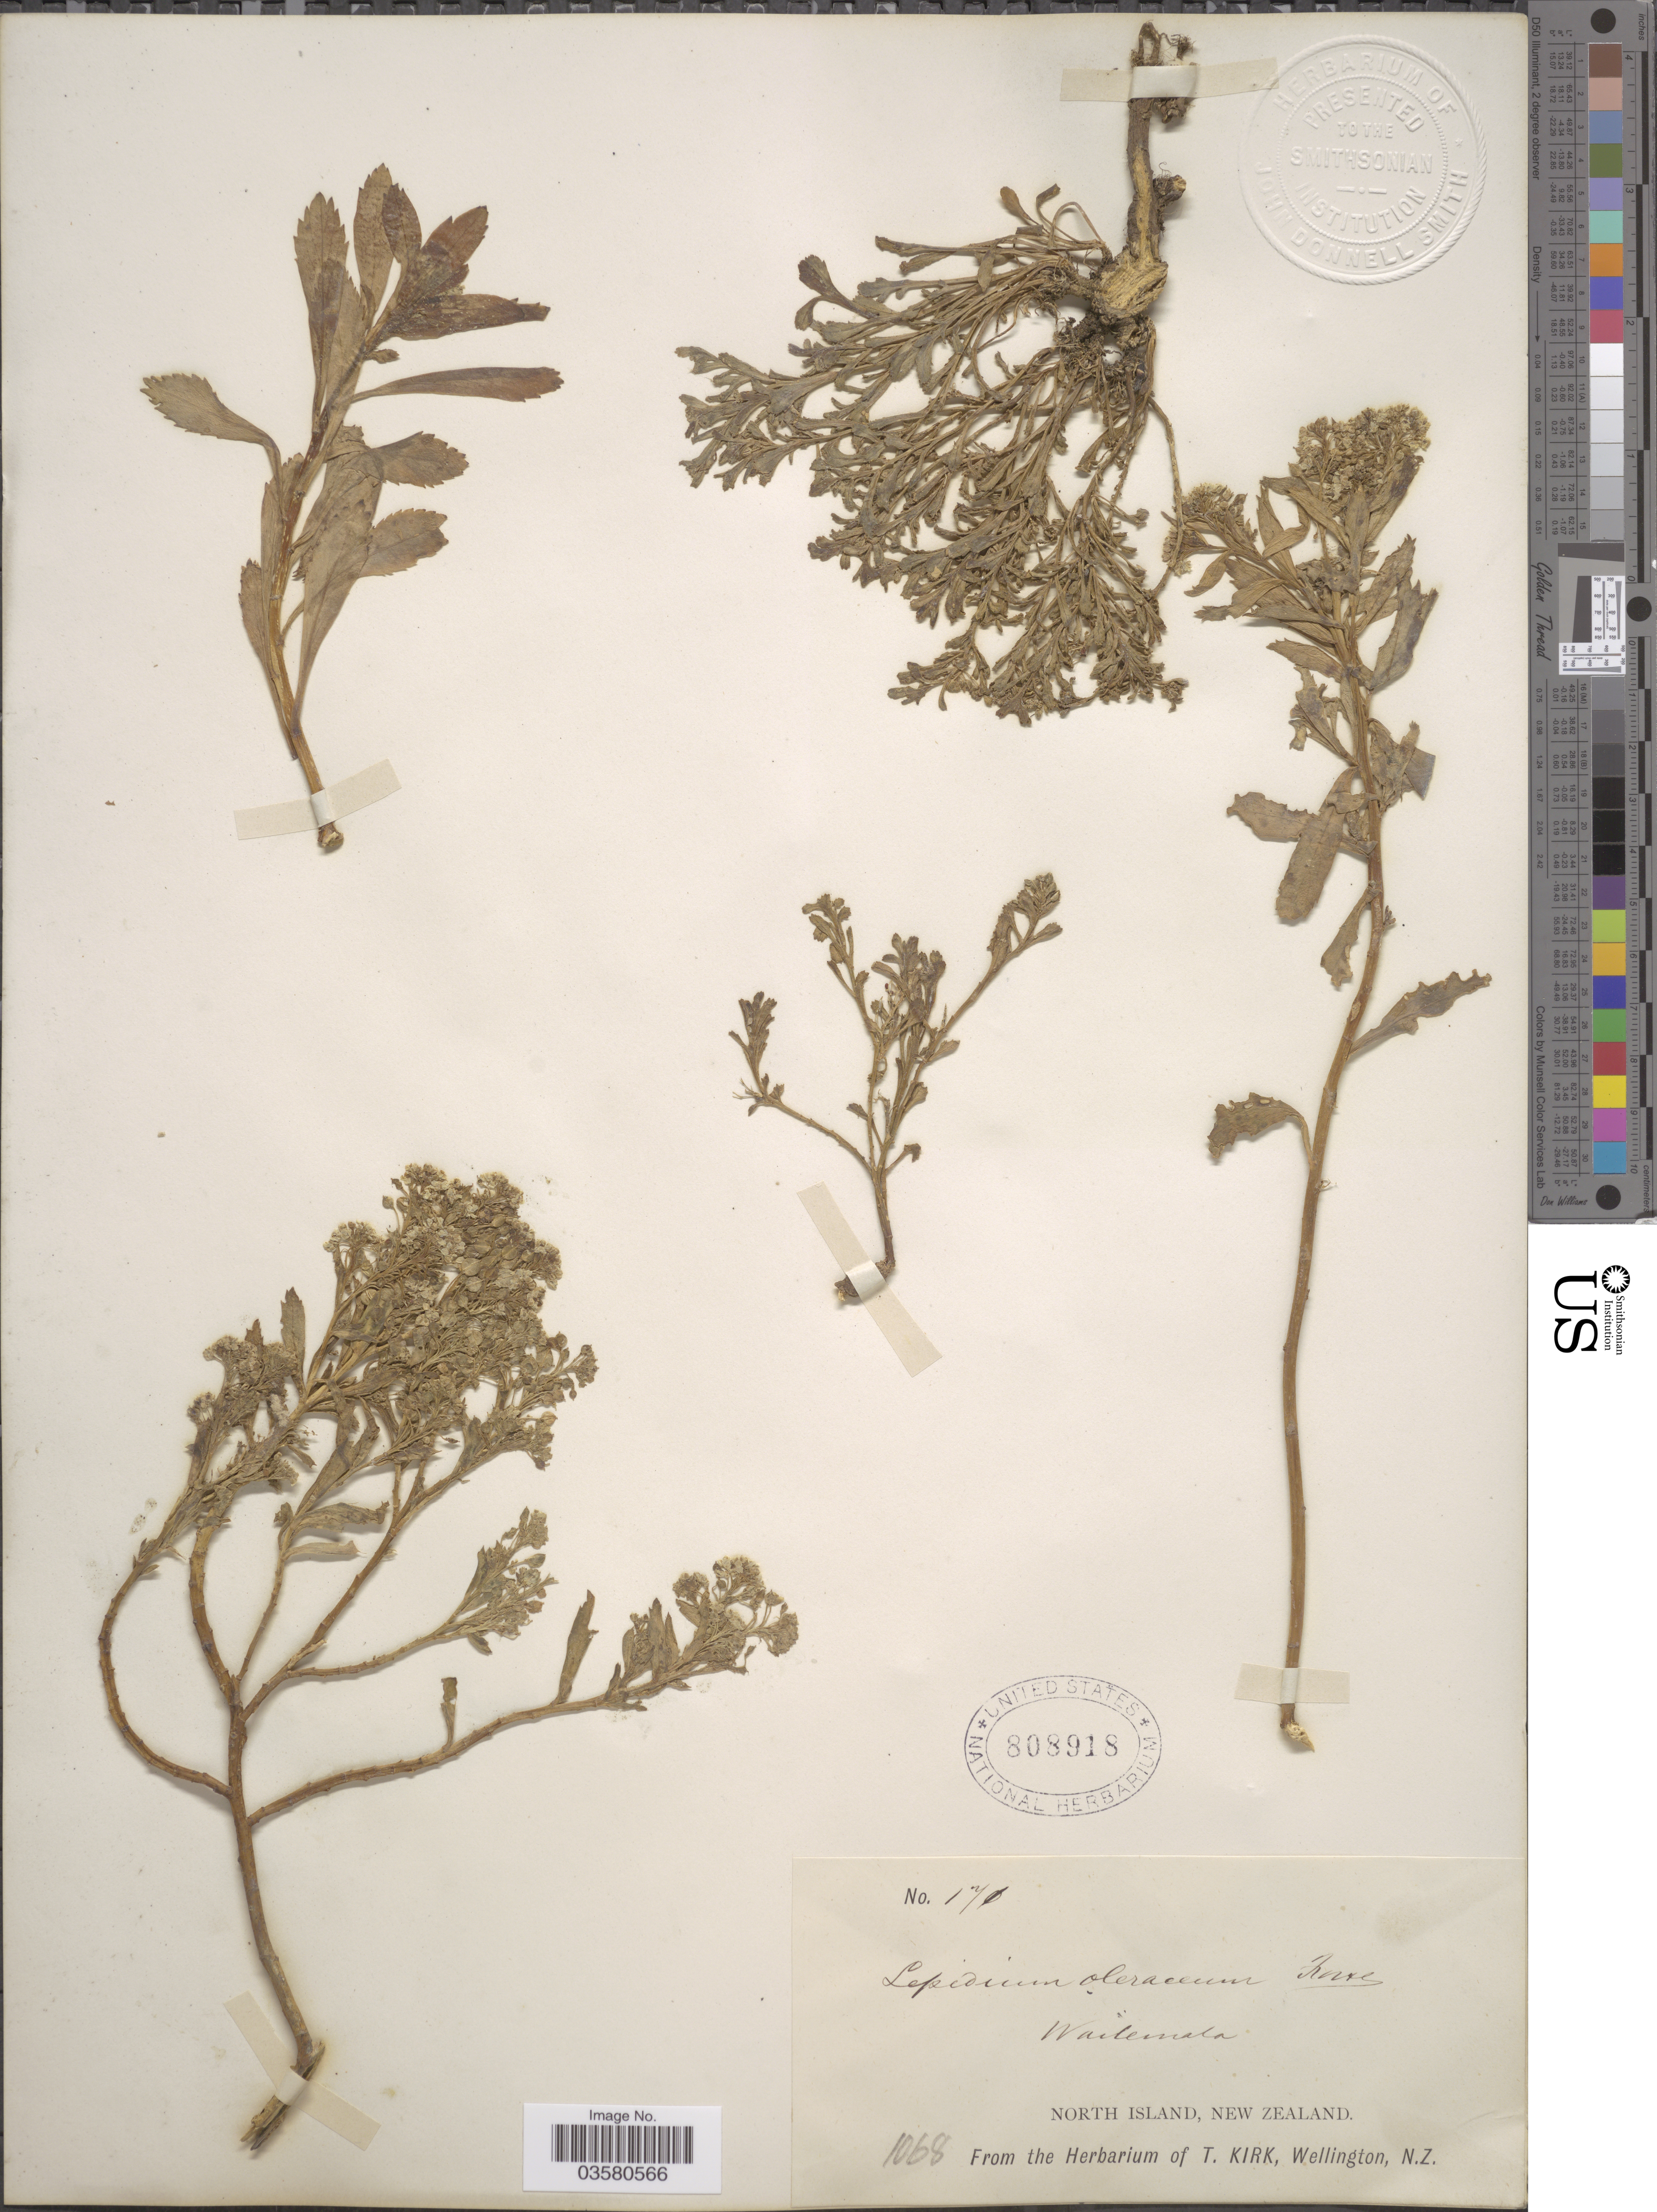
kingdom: Plantae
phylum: Tracheophyta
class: Magnoliopsida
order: Brassicales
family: Brassicaceae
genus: Lepidium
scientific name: Lepidium oleraceum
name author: Sparrm.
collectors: ex herb. T. Kirk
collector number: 171*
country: New Zealand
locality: Wailemala, North Island.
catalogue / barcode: US 808918